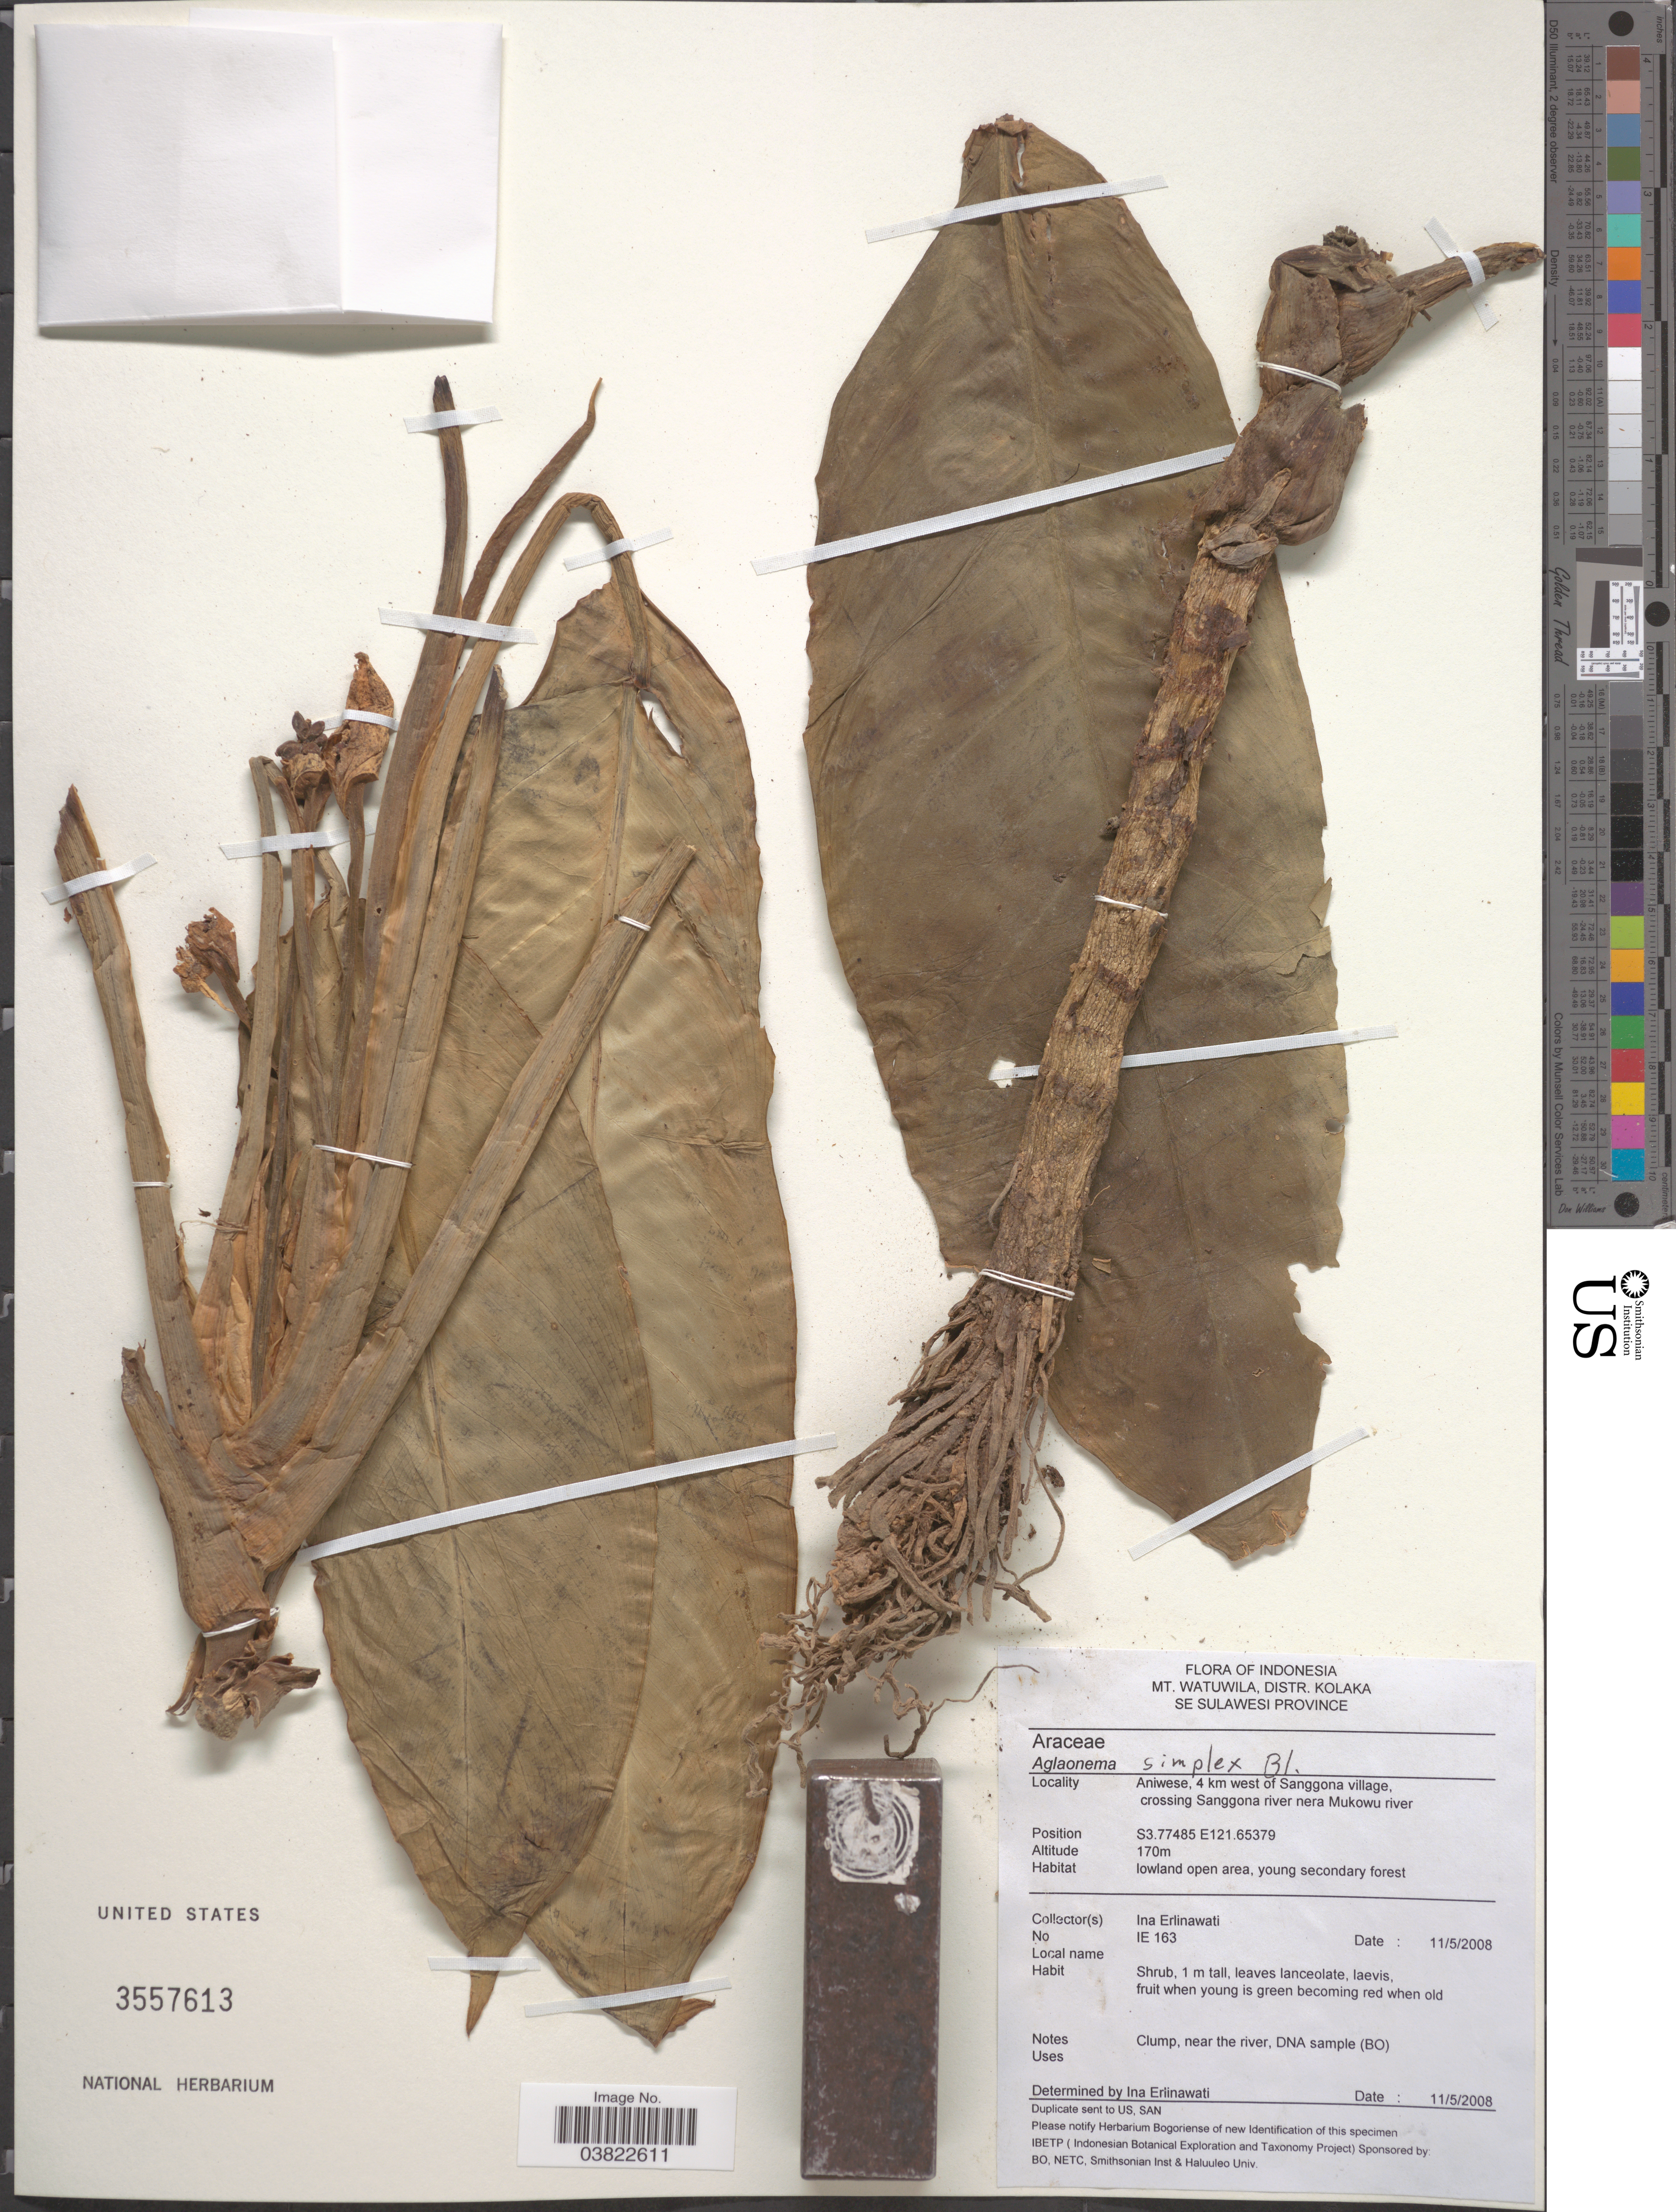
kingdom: Plantae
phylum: Tracheophyta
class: Liliopsida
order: Alismatales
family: Araceae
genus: Aglaonema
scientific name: Aglaonema simplex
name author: Blume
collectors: I. Erlinawati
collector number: IE 163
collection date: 2008-05-11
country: Indonesia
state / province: Sulawesi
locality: Mt. Watuwila, Distr. Kolaka. SE Sulawesi Province. Aniwese, 4 km west of Sanggona village, crossing Sanggona river near Mukowu river.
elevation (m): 170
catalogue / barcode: US 3557613